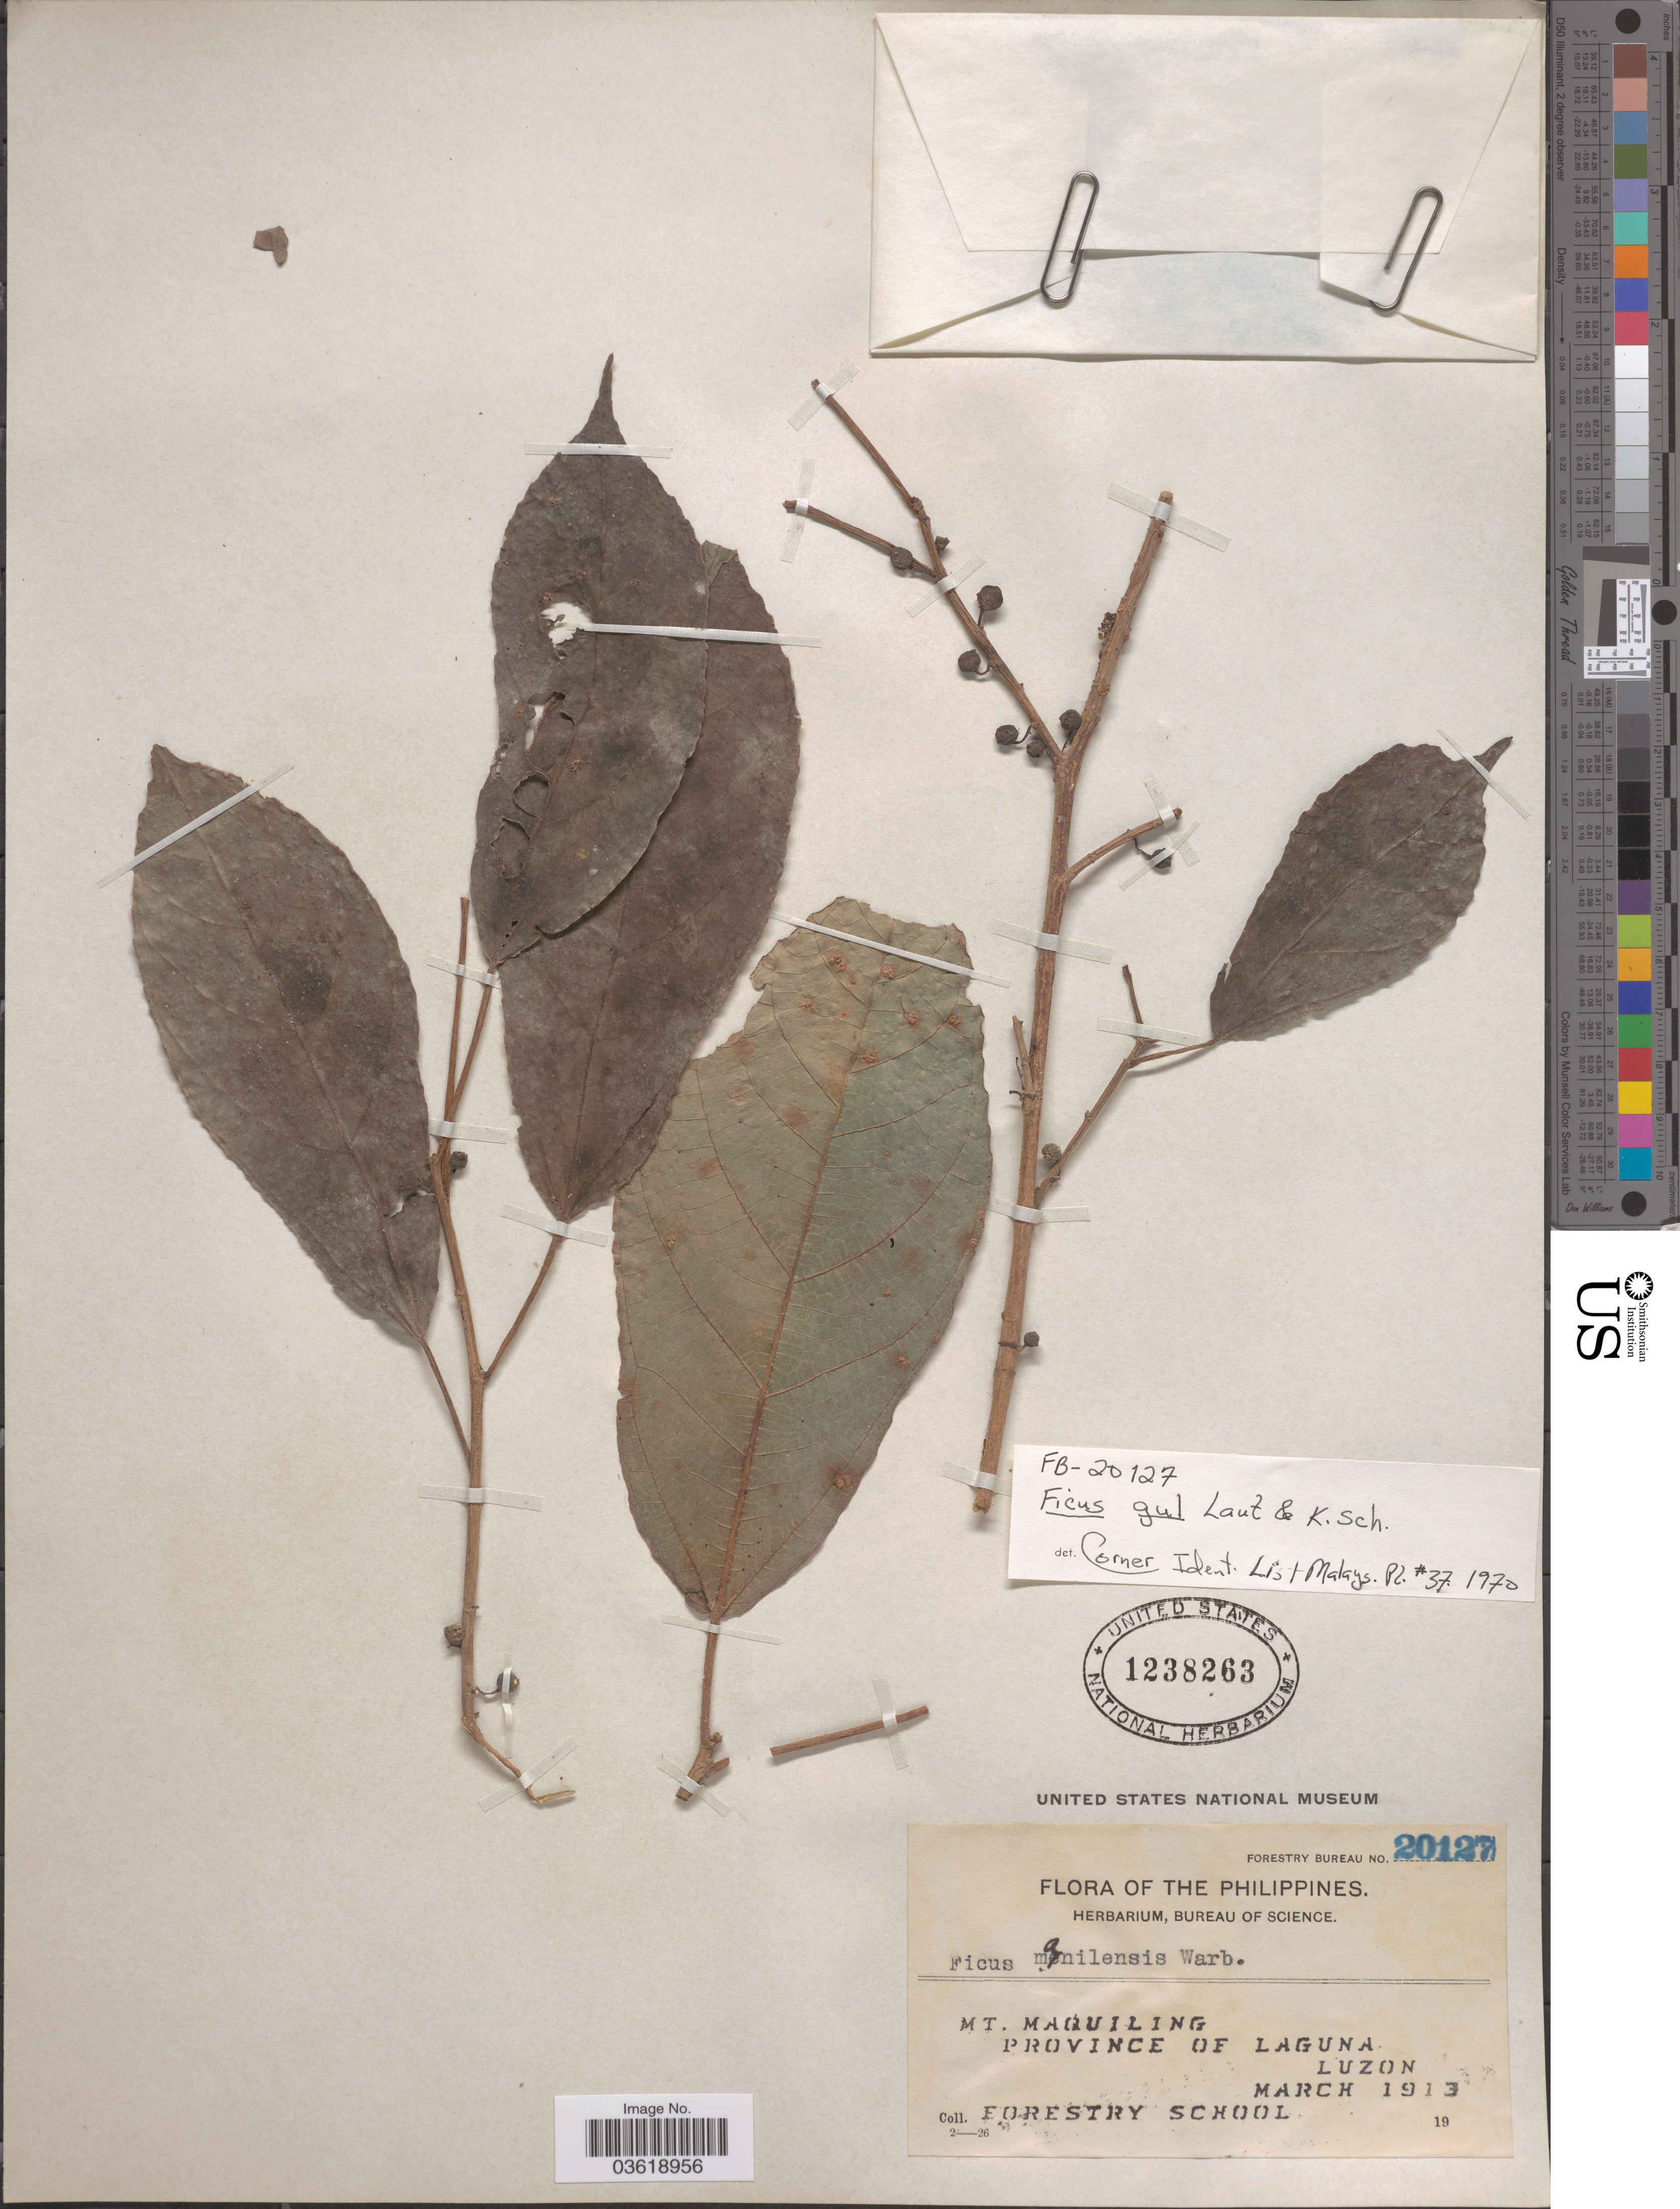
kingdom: Plantae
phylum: Tracheophyta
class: Magnoliopsida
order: Rosales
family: Moraceae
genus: Ficus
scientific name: Ficus gul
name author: Lauterb. & K. Schum.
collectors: Forestry School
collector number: Forestry Bureau 20127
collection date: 1913-03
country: Philippines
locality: Mt. Maquiling. Province of Laguna. Luzon.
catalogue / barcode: US 1238263